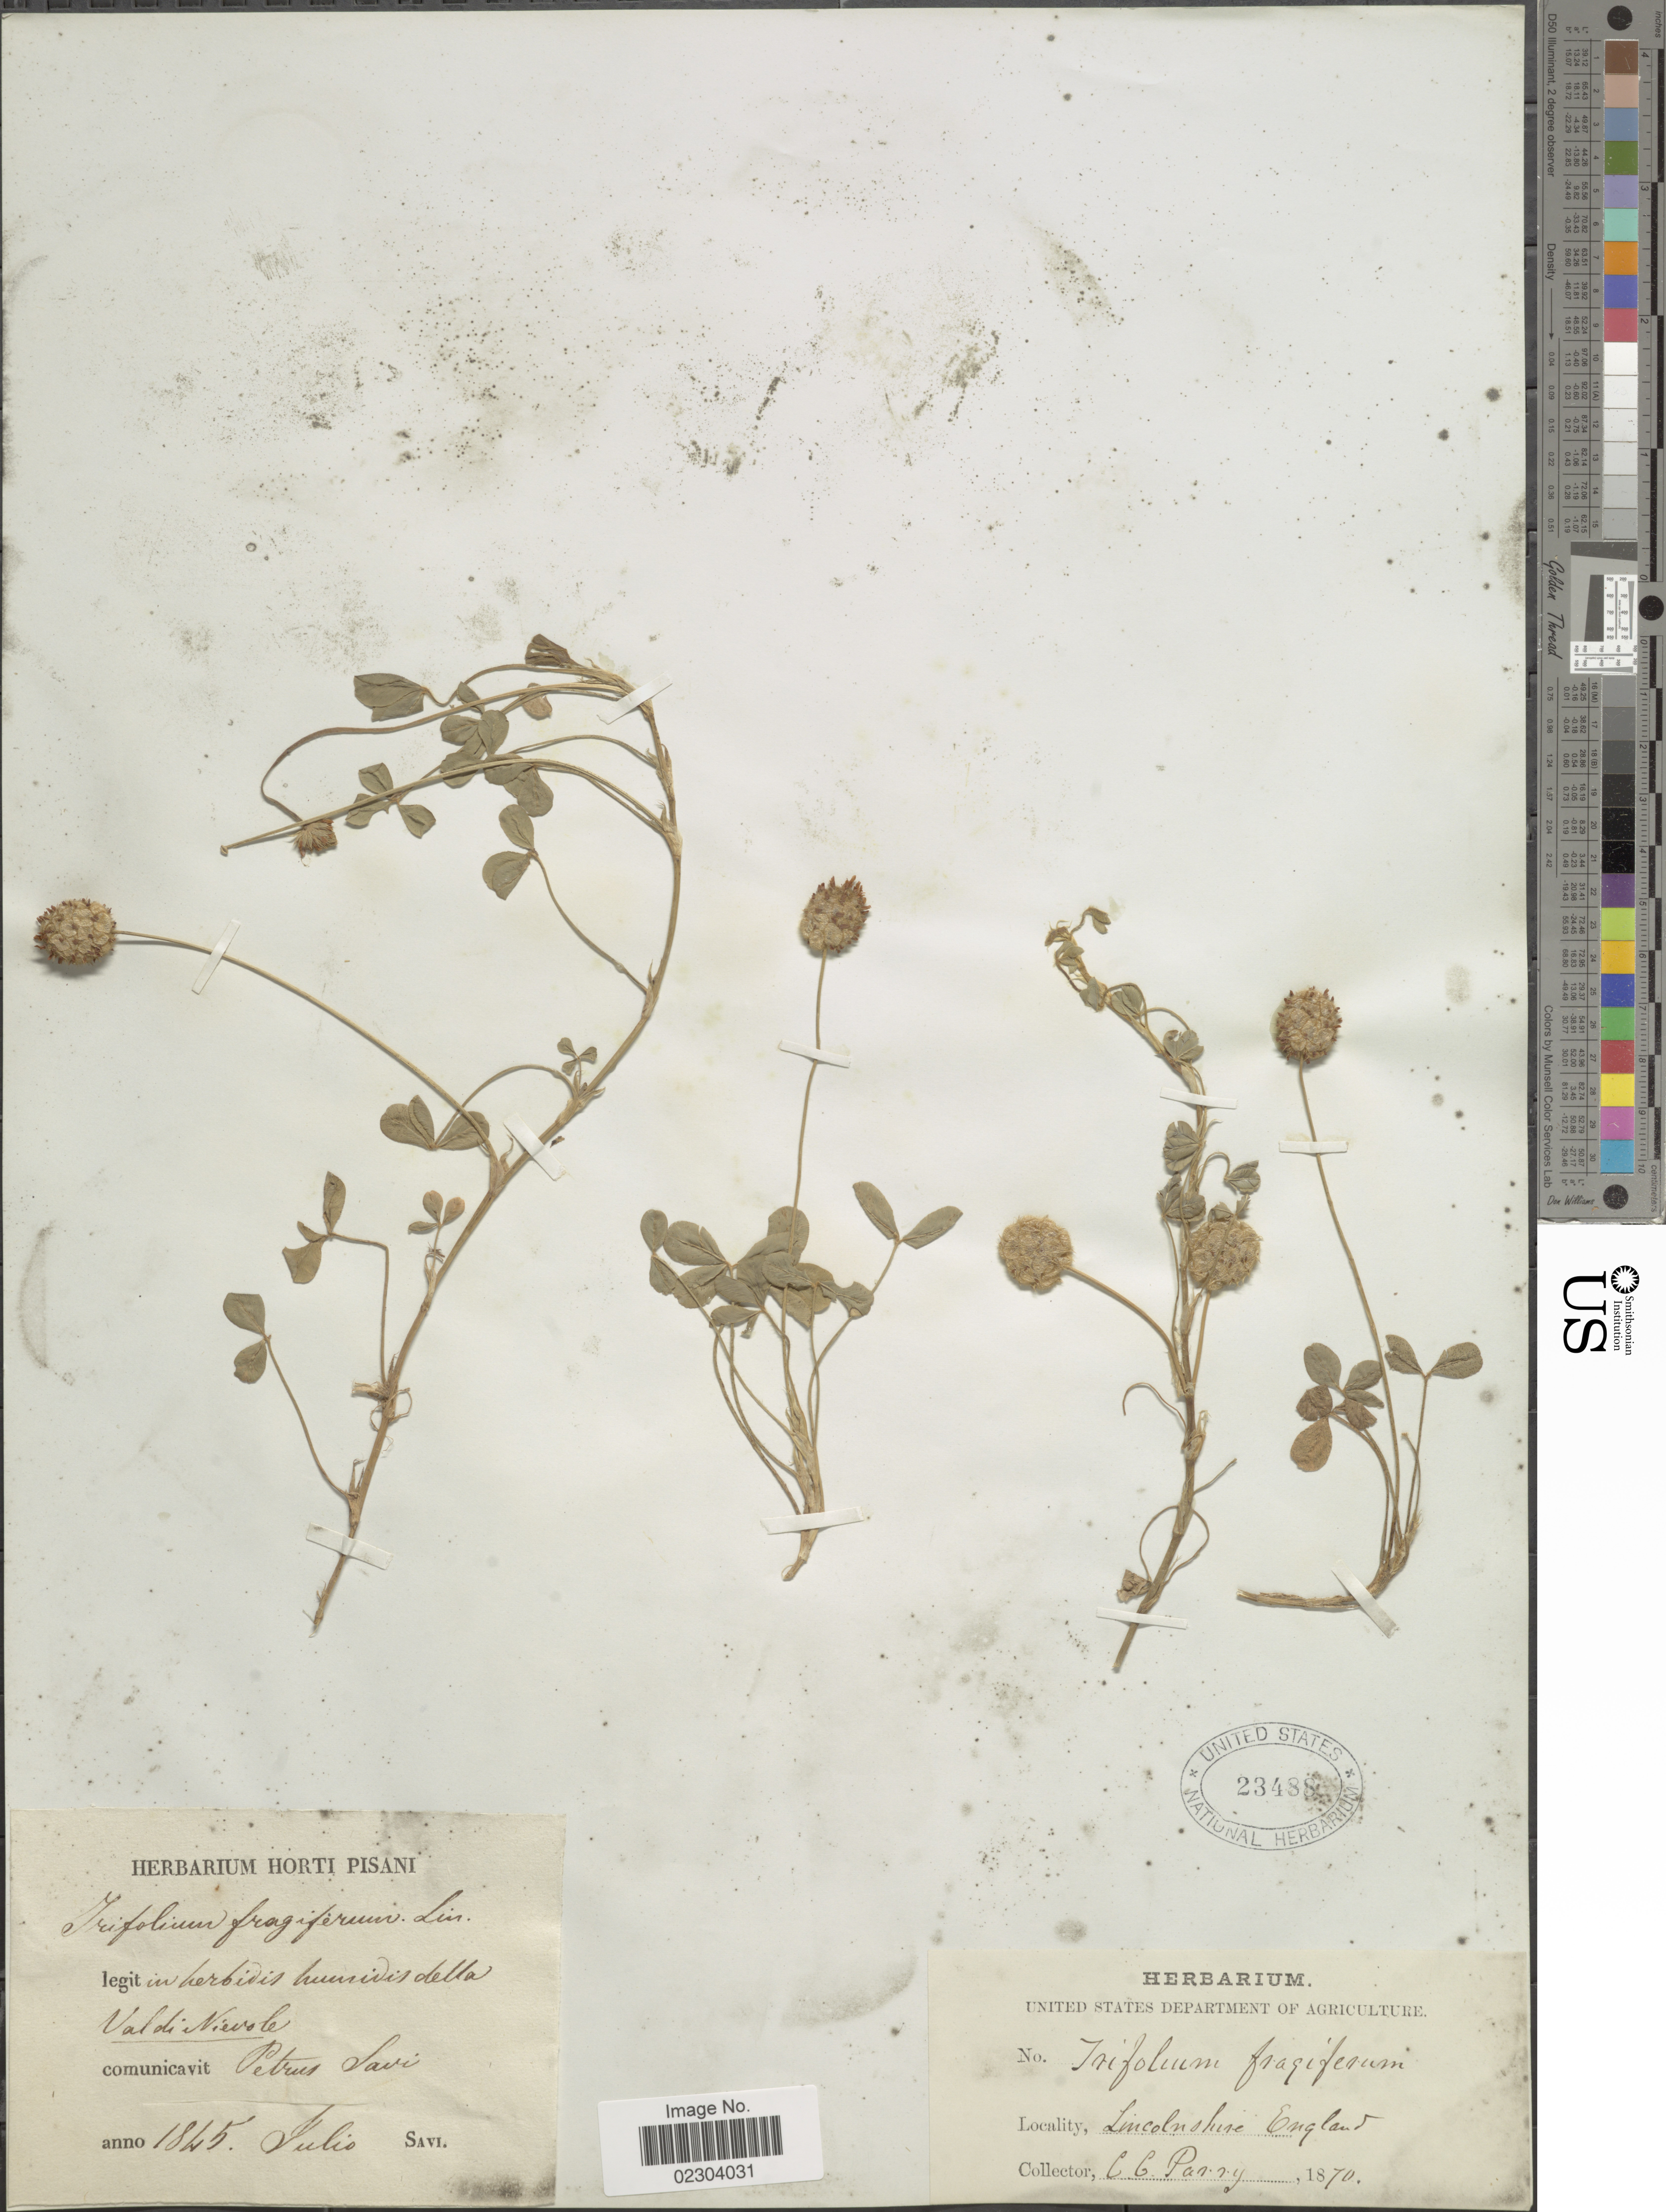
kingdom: Plantae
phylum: Tracheophyta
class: Magnoliopsida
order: Fabales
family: Fabaceae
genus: Trifolium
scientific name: Trifolium fragiferum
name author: L.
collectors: C. Parry & P. Savi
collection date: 1865/1870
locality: Label 1 In herbidis humidis delta valdi Nievole, (Italy)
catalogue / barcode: US 23488